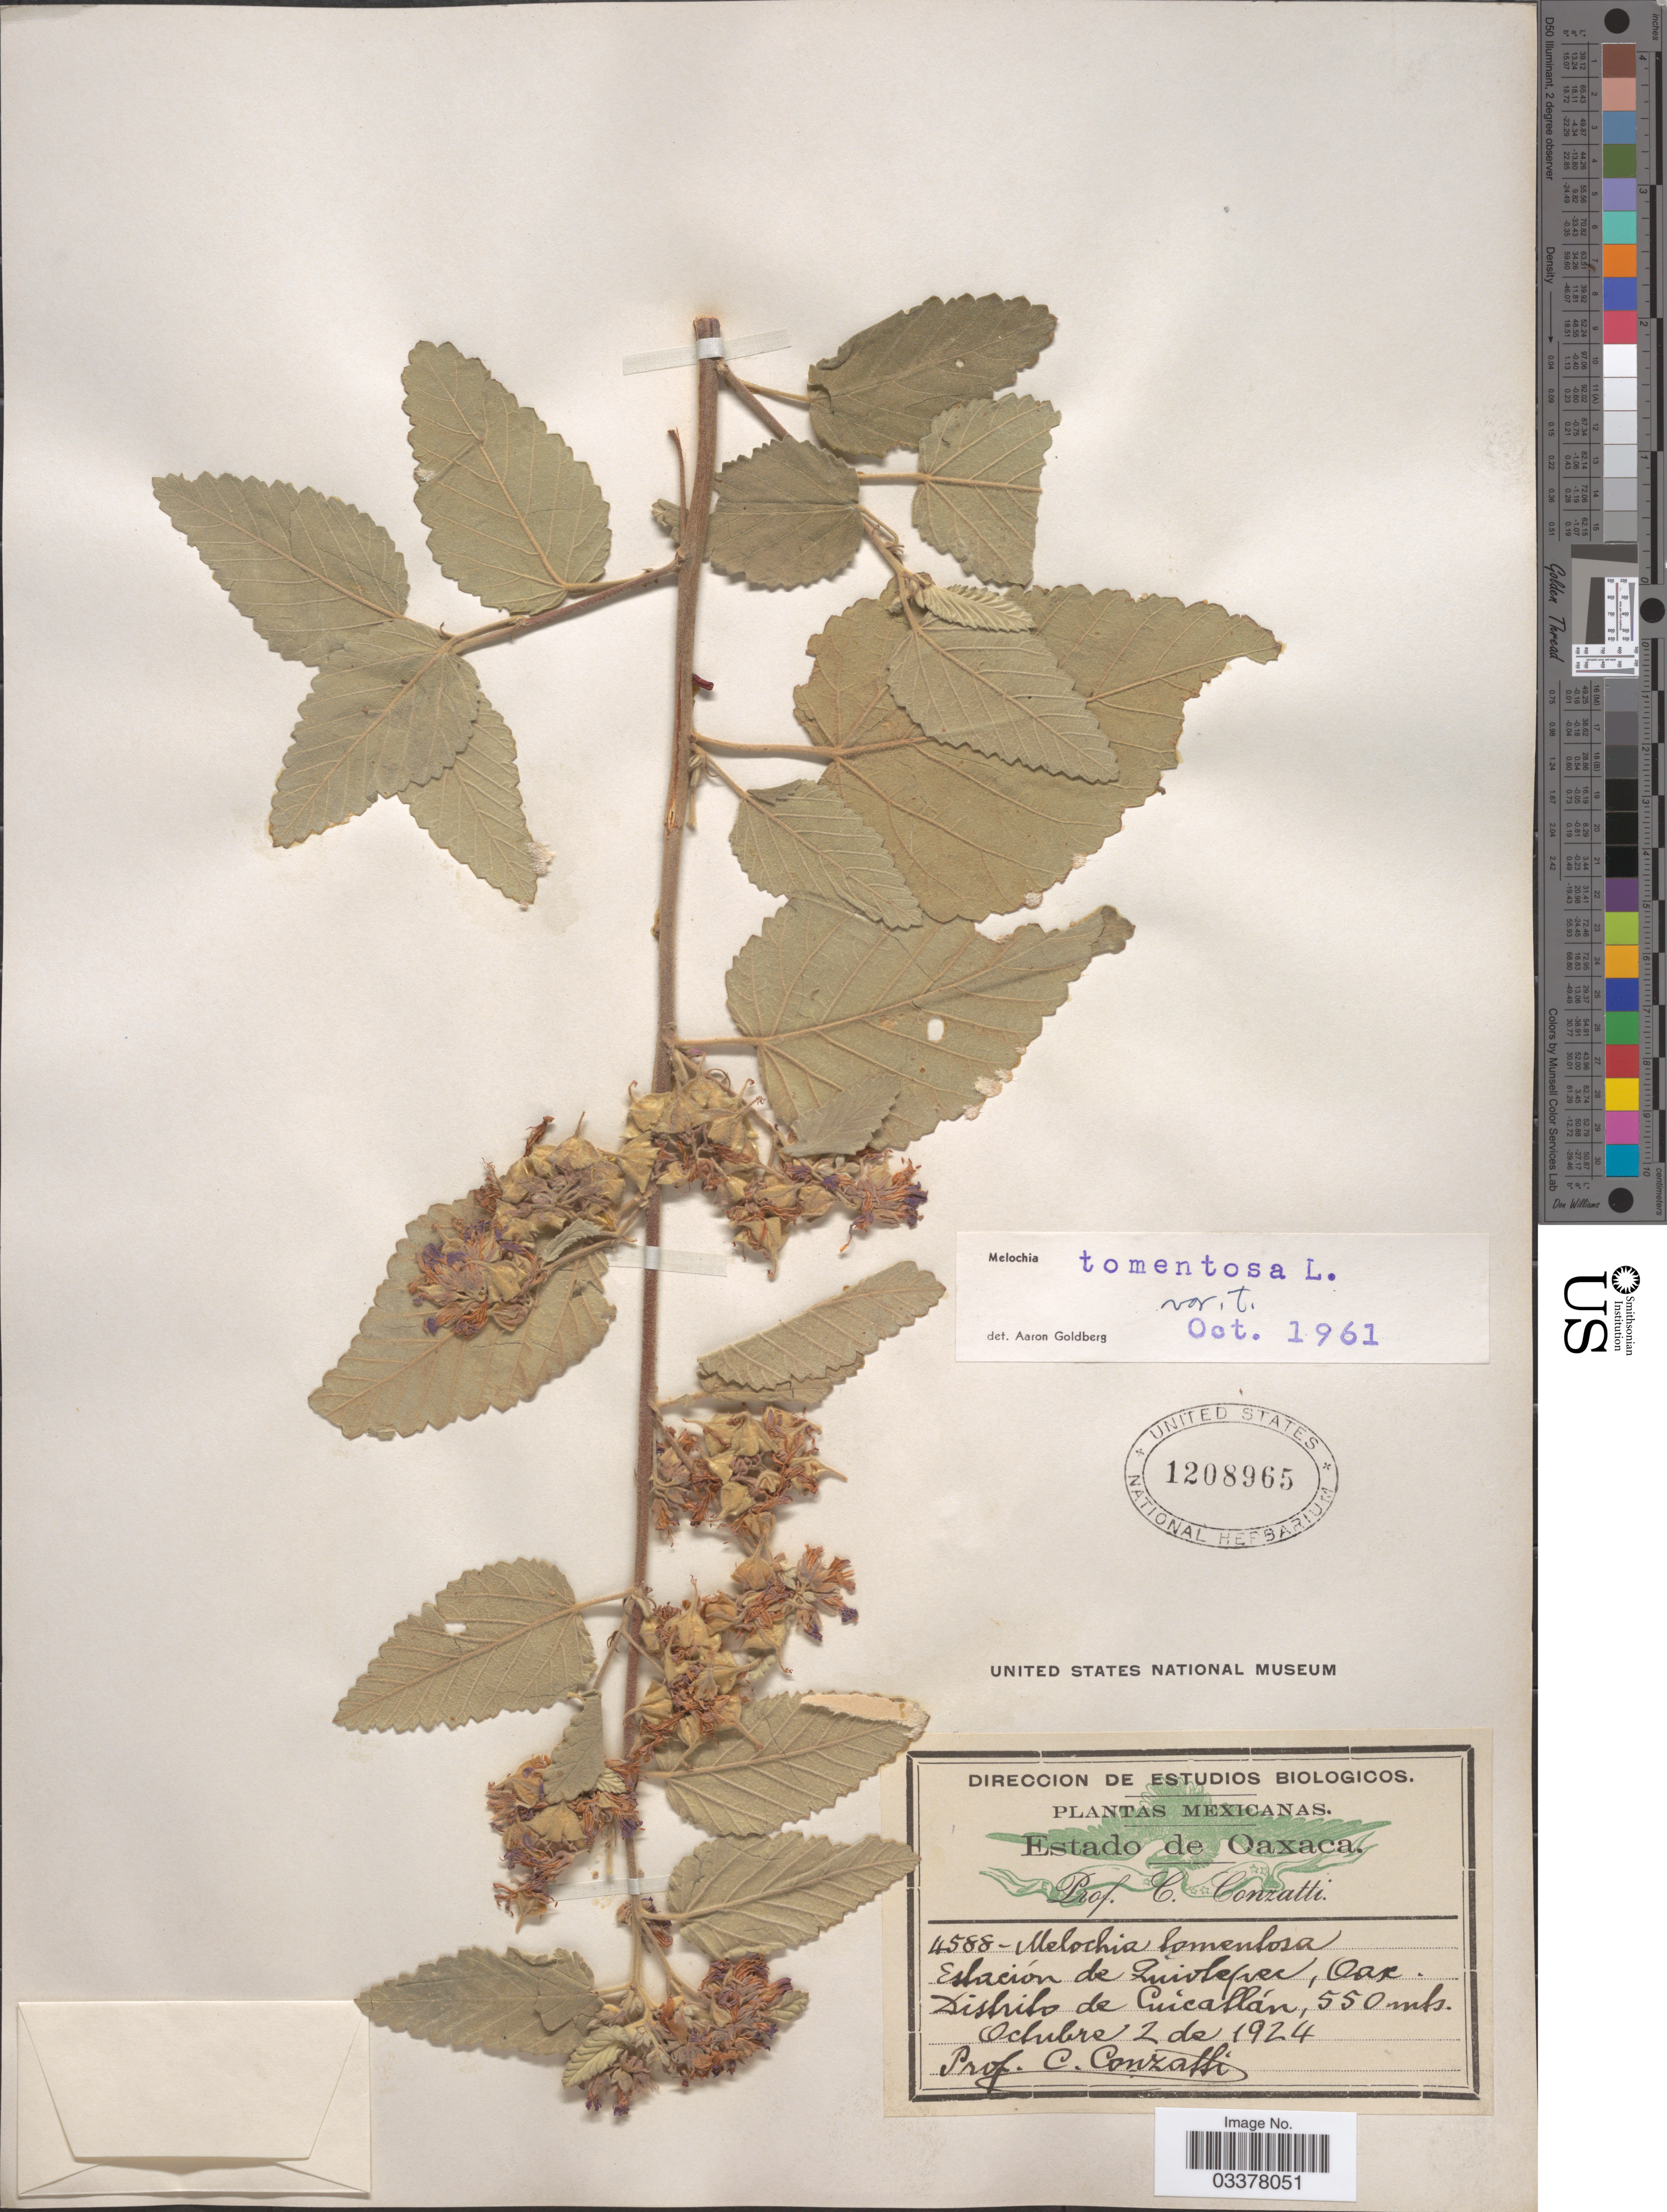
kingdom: Plantae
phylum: Tracheophyta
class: Magnoliopsida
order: Malvales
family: Malvaceae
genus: Melochia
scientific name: Melochia tomentosa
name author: L.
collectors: C. Conzatti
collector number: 4588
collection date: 1924-10-02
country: Mexico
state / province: Oaxaca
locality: Estación de Quiotepec. Distrito de Cuicatlán.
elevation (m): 550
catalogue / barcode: US 1208965